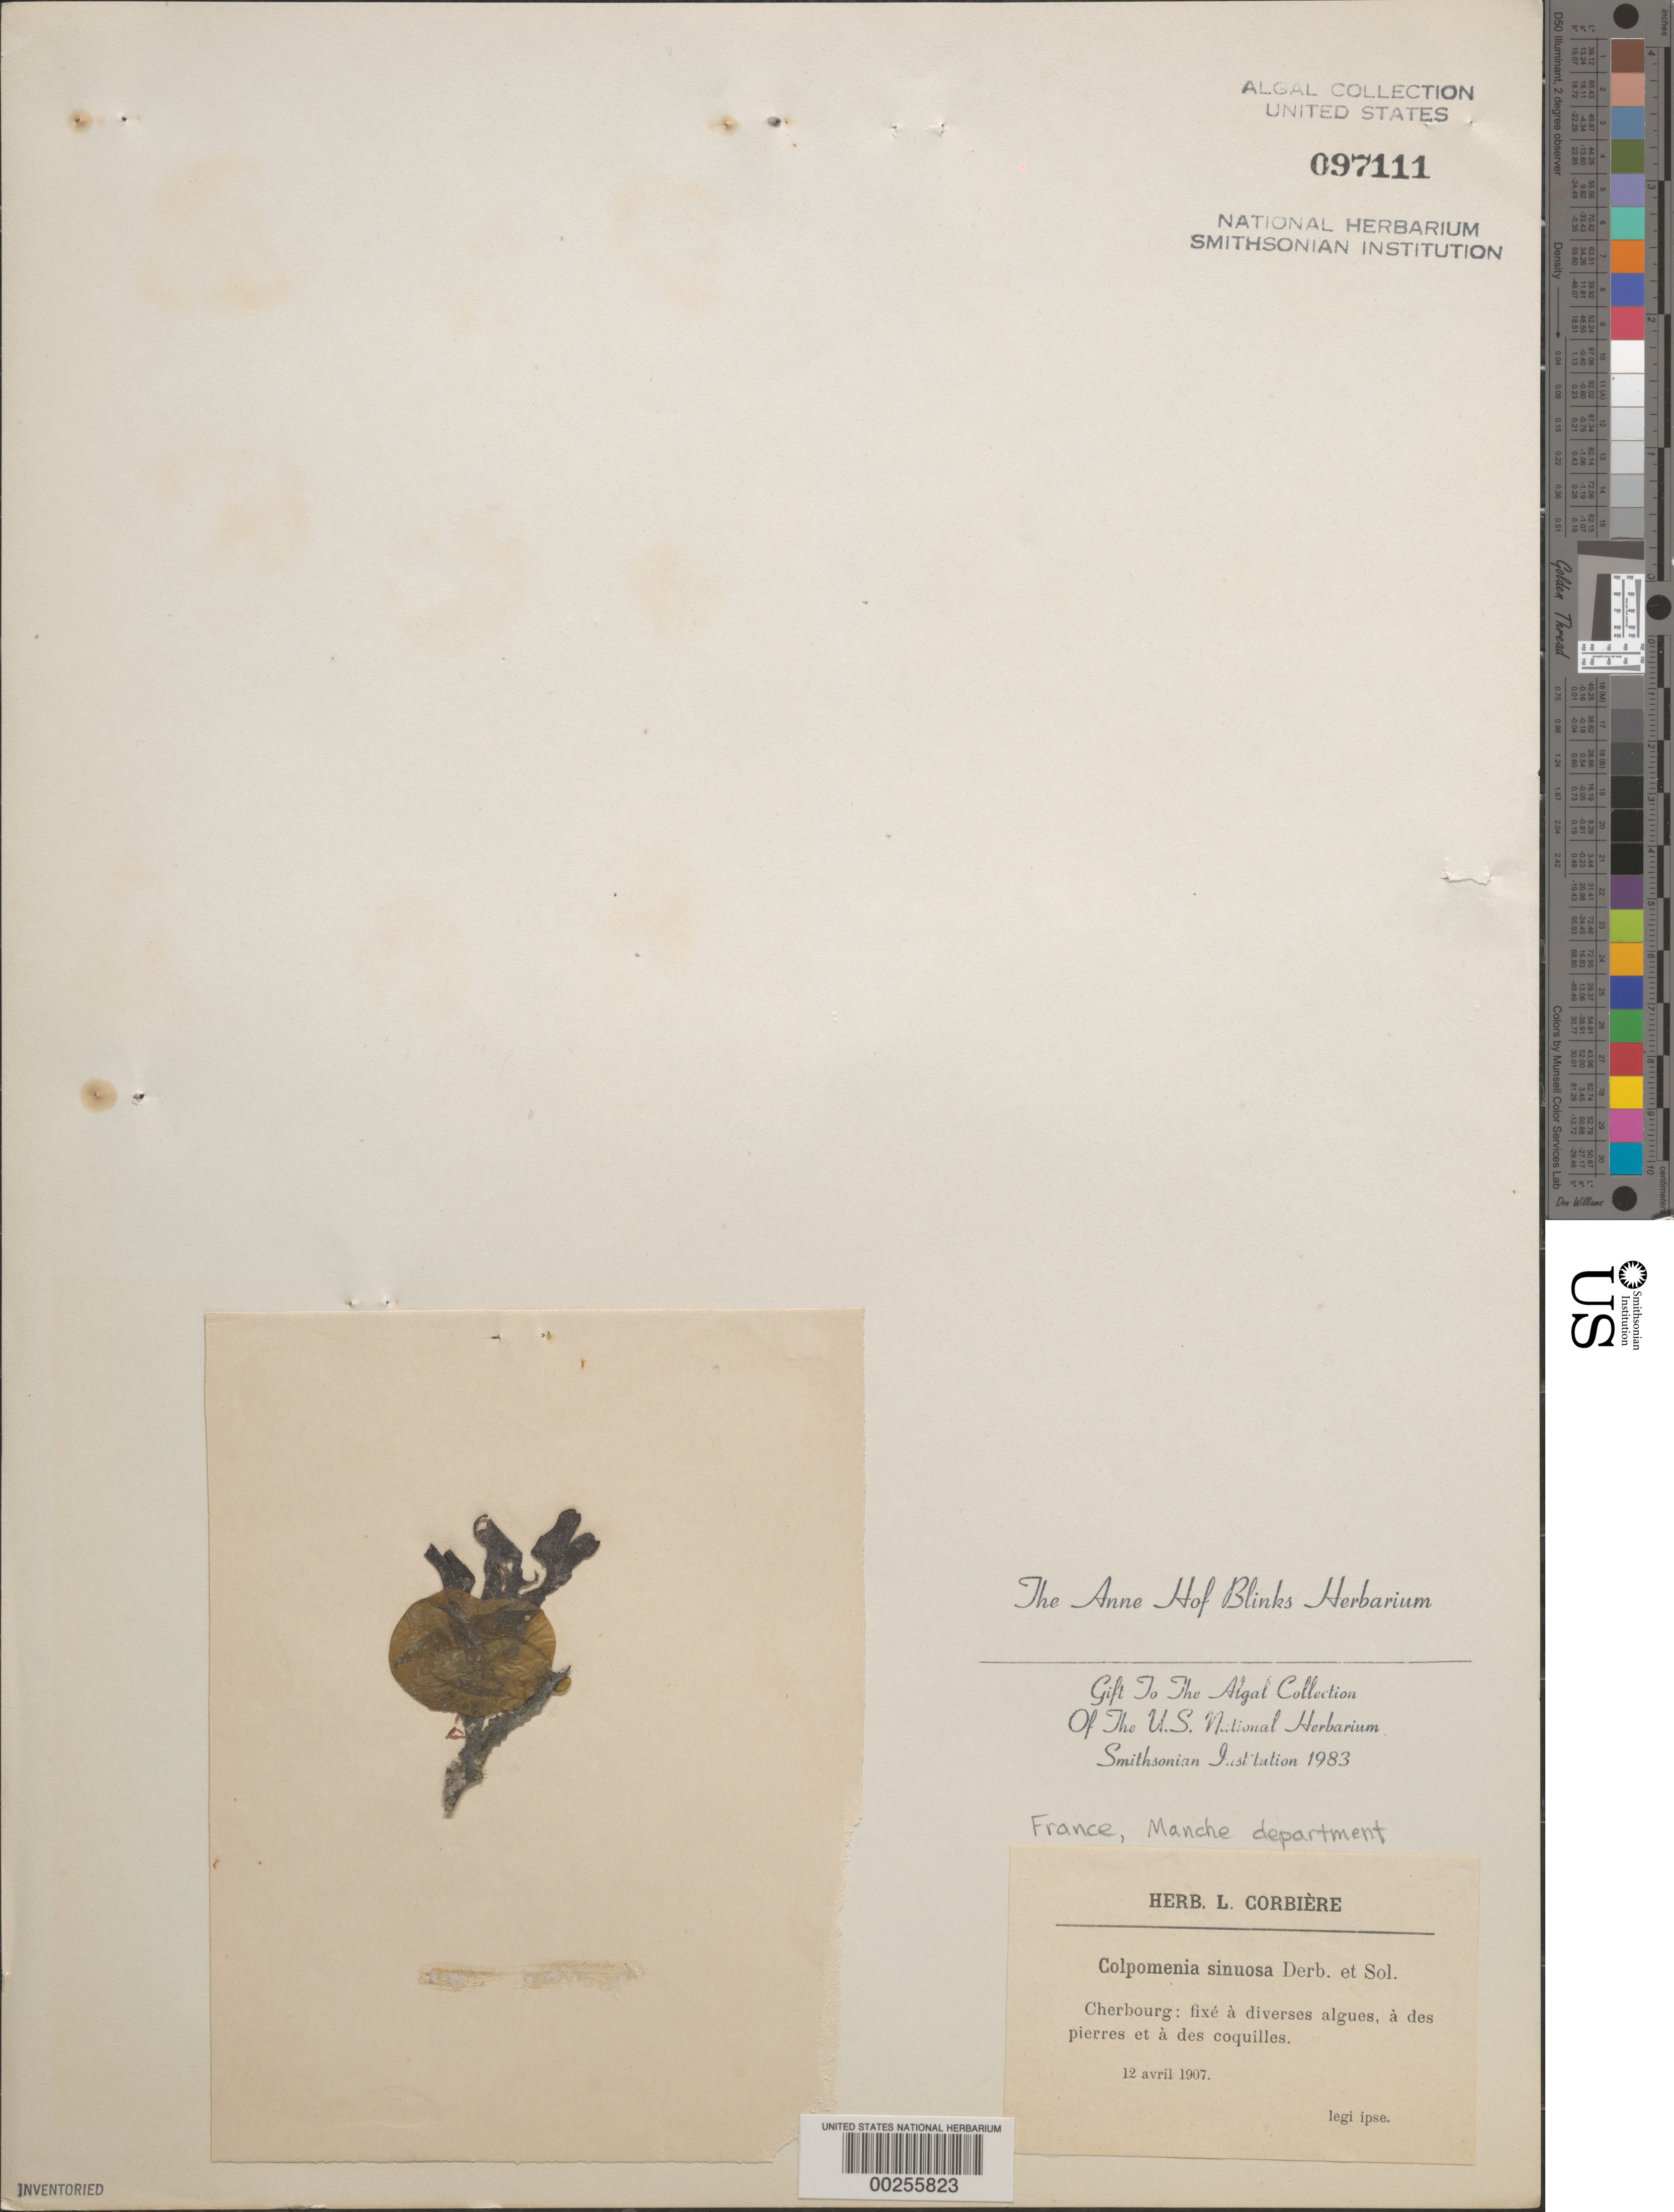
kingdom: Chromista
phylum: Ochrophyta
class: Phaeophyceae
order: Scytosiphonales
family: Scytosiphonaceae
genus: Colpomenia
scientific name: Colpomenia sinuosa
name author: (K. Mert. ex Roth) Derbes & Solier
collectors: L. Corbière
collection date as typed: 12 Apr 1907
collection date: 1907-04-12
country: France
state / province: Normandie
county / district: Manche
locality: Cherbourg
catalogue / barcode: US 97111